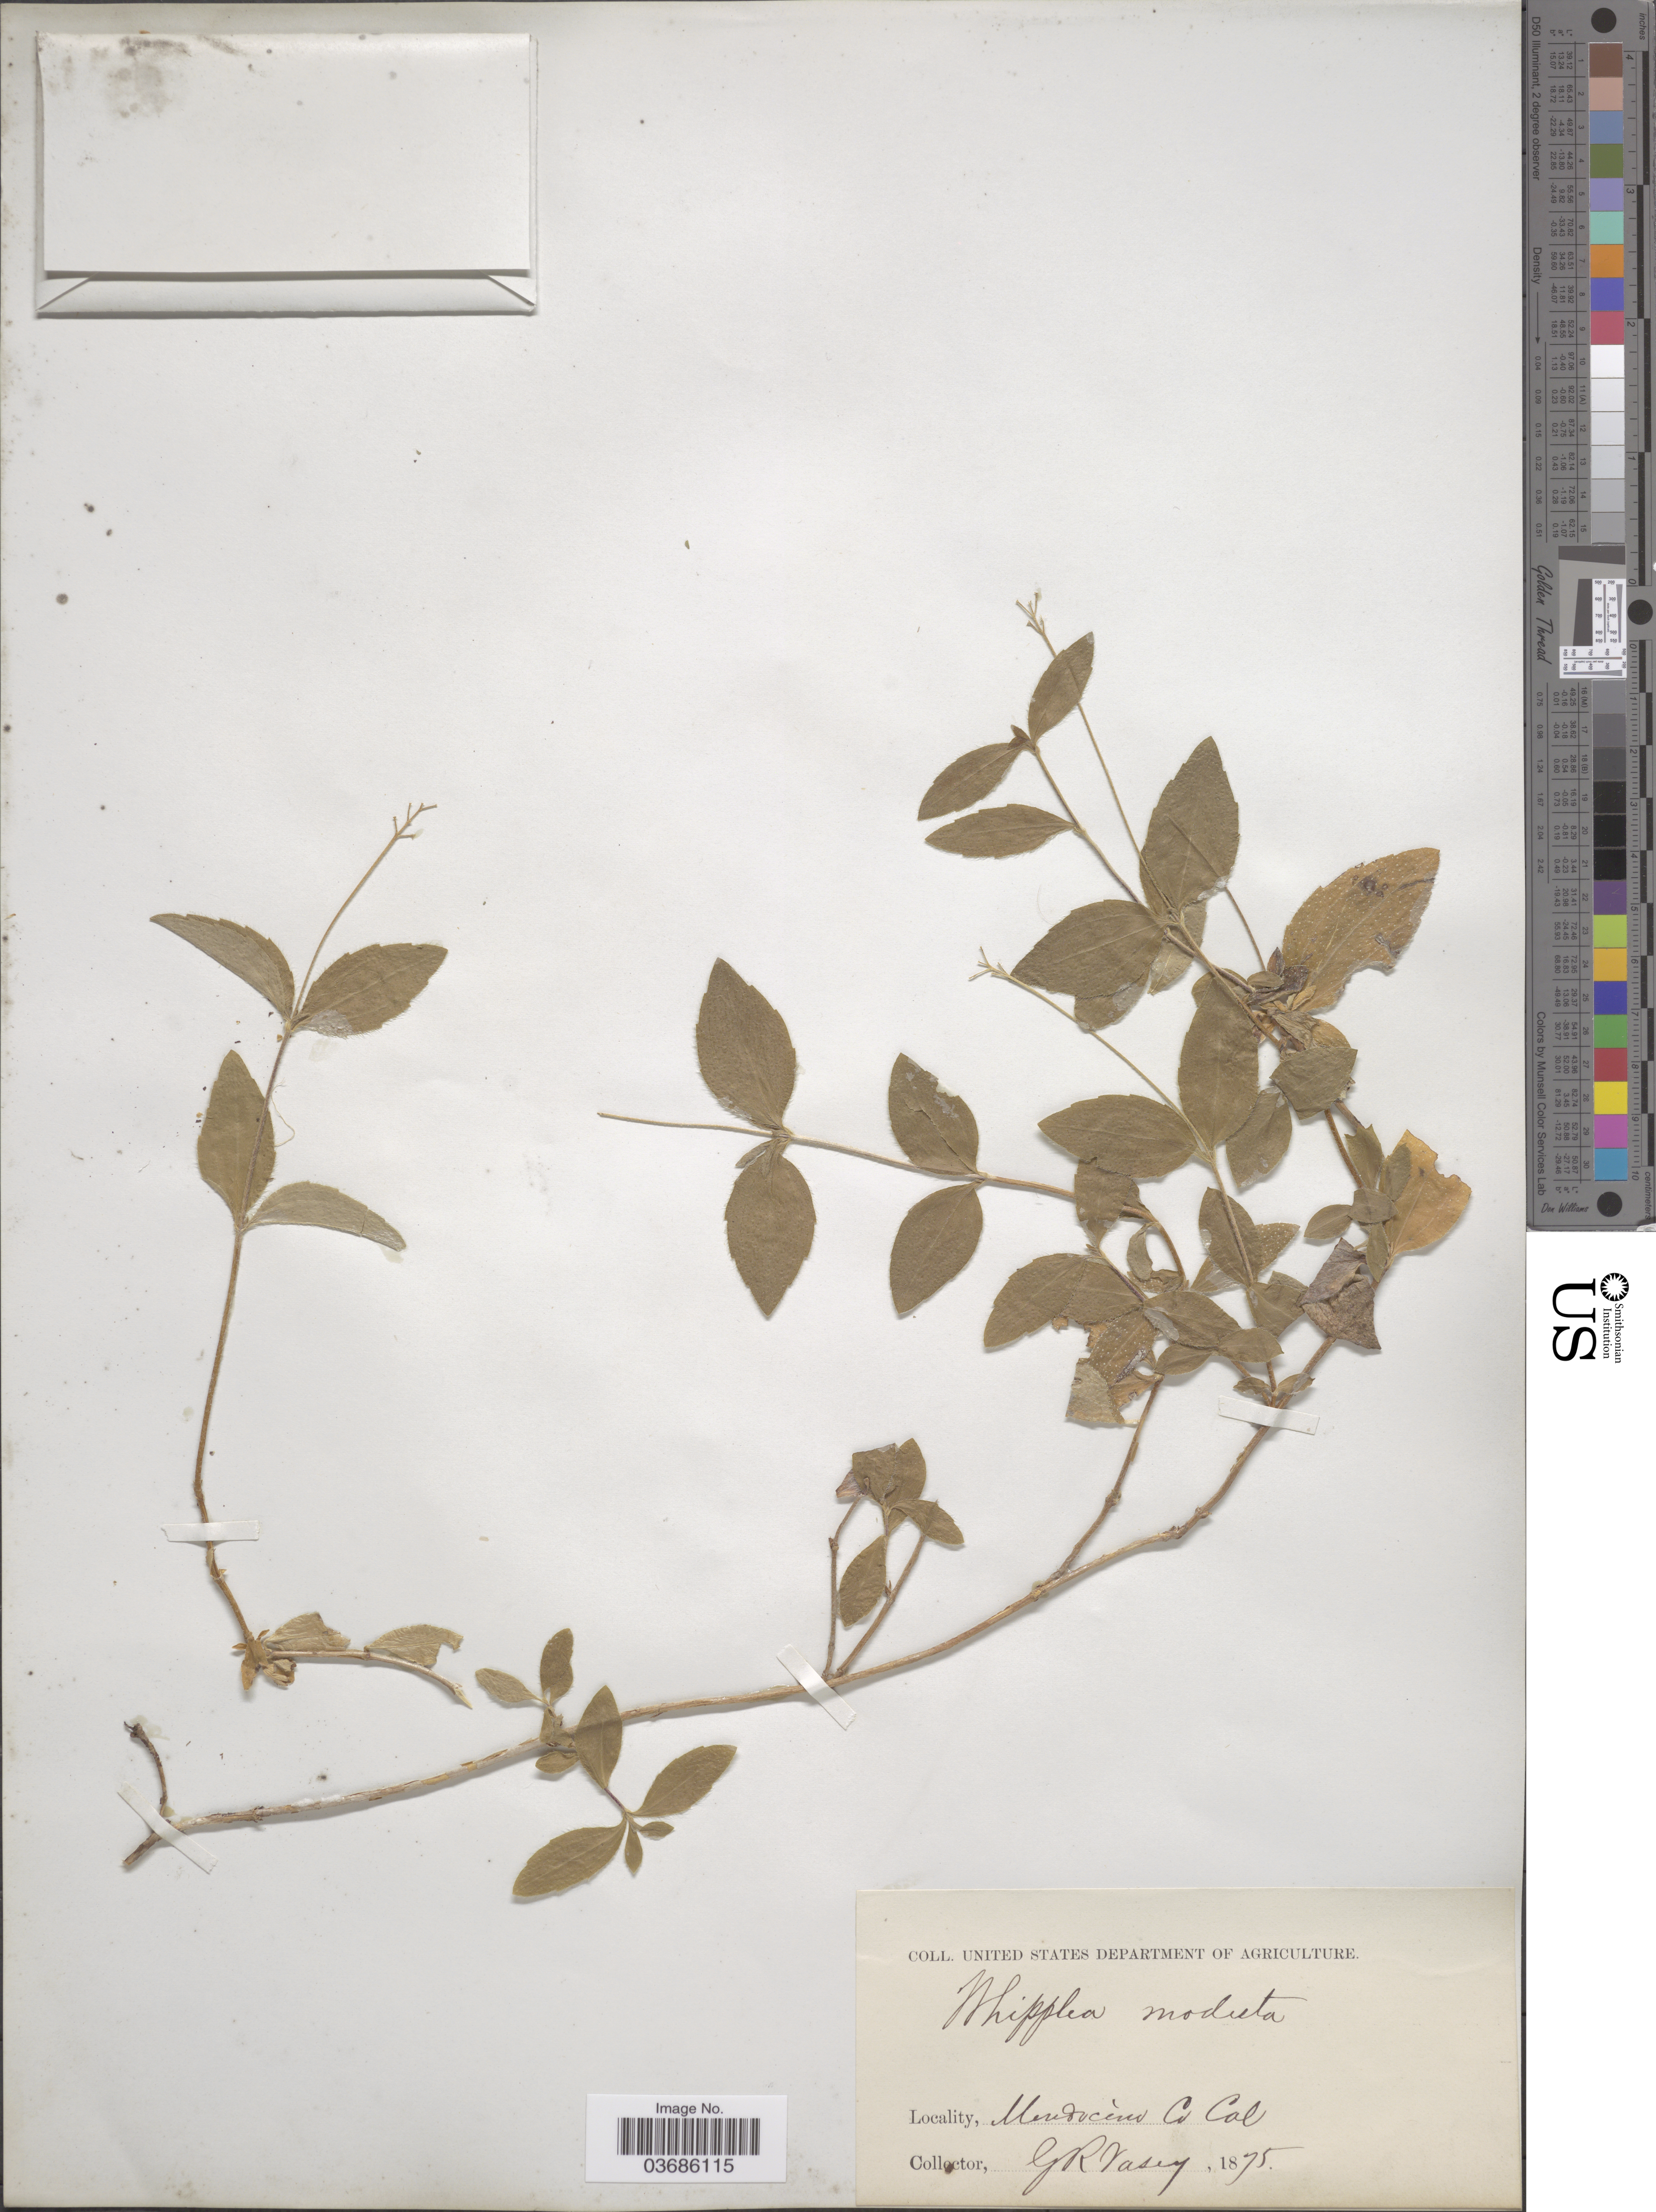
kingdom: Plantae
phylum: Tracheophyta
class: Magnoliopsida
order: Cornales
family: Hydrangeaceae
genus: Whipplea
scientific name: Whipplea modesta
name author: Torr.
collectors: G. R. Vasey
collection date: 1875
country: United States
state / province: California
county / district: Mendocino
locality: Mendocino Co.